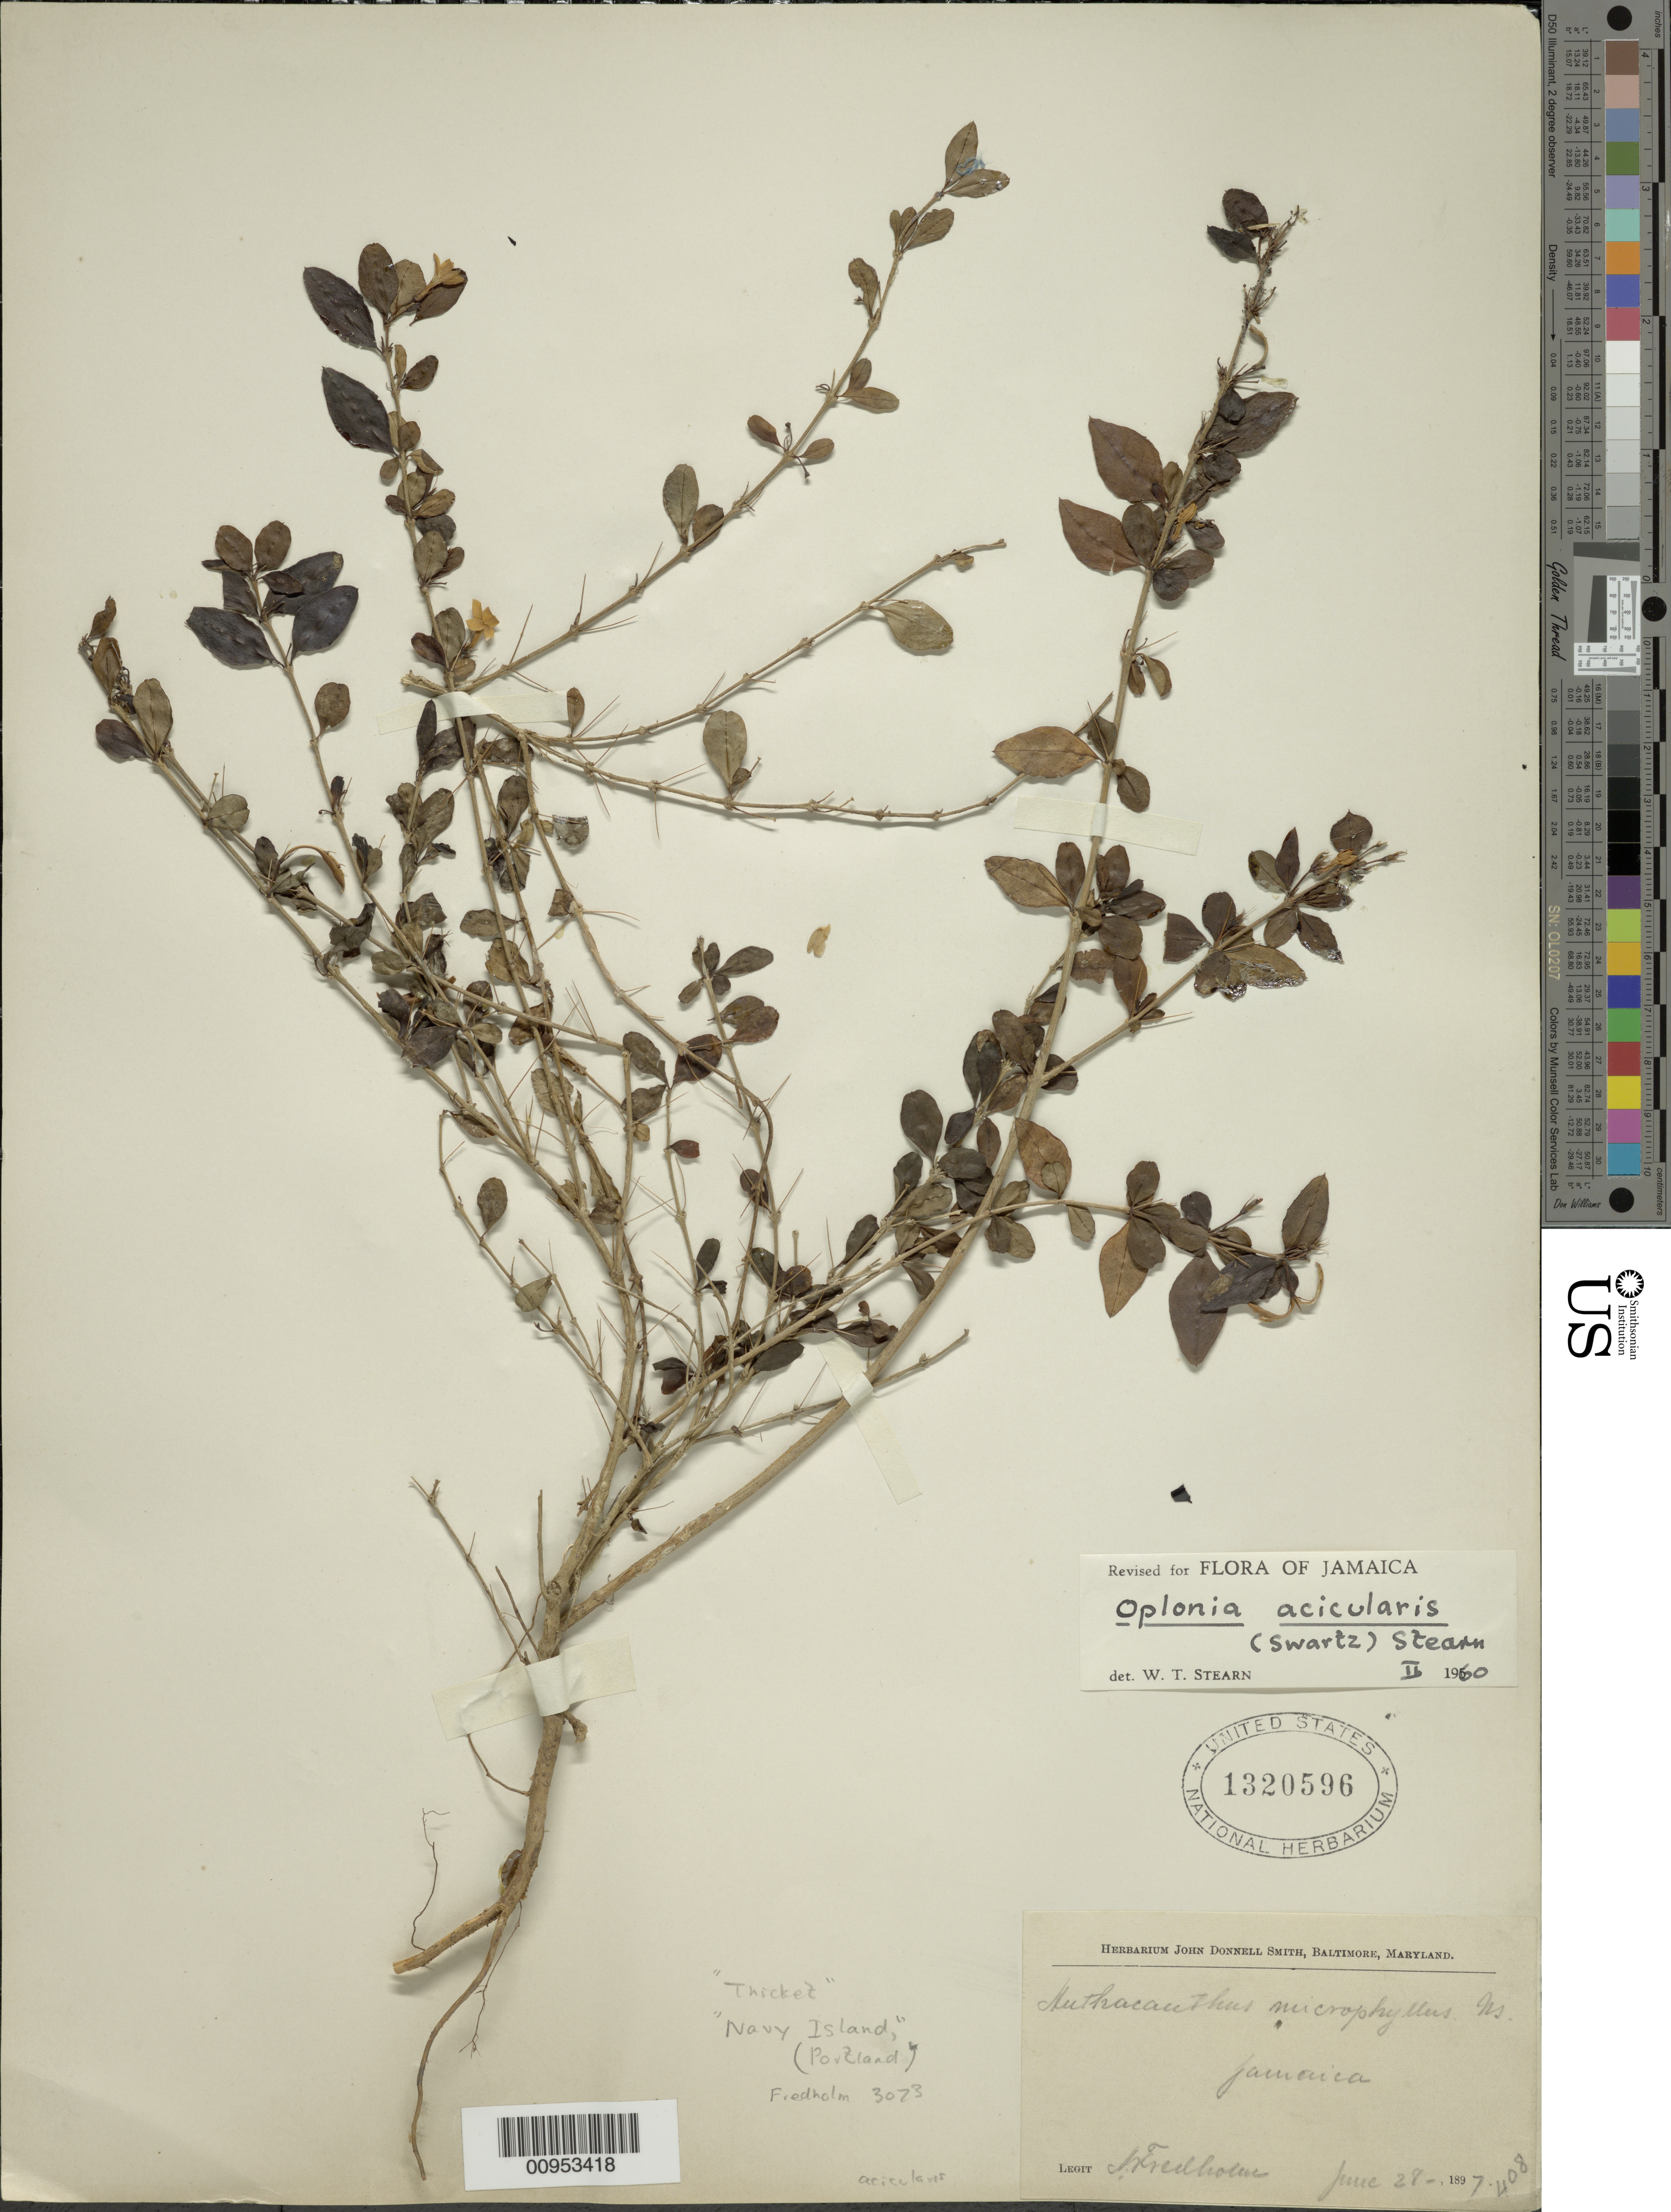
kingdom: Plantae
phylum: Tracheophyta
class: Magnoliopsida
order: Lamiales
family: Acanthaceae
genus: Oplonia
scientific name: Oplonia acicularis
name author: (Sw.) Stearn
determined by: Stearn, William T.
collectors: A. Fredholm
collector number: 3073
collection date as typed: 28 Jun 1897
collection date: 1897-06-28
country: Jamaica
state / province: Portland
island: Navy Island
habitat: Thicket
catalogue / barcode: US 1320596